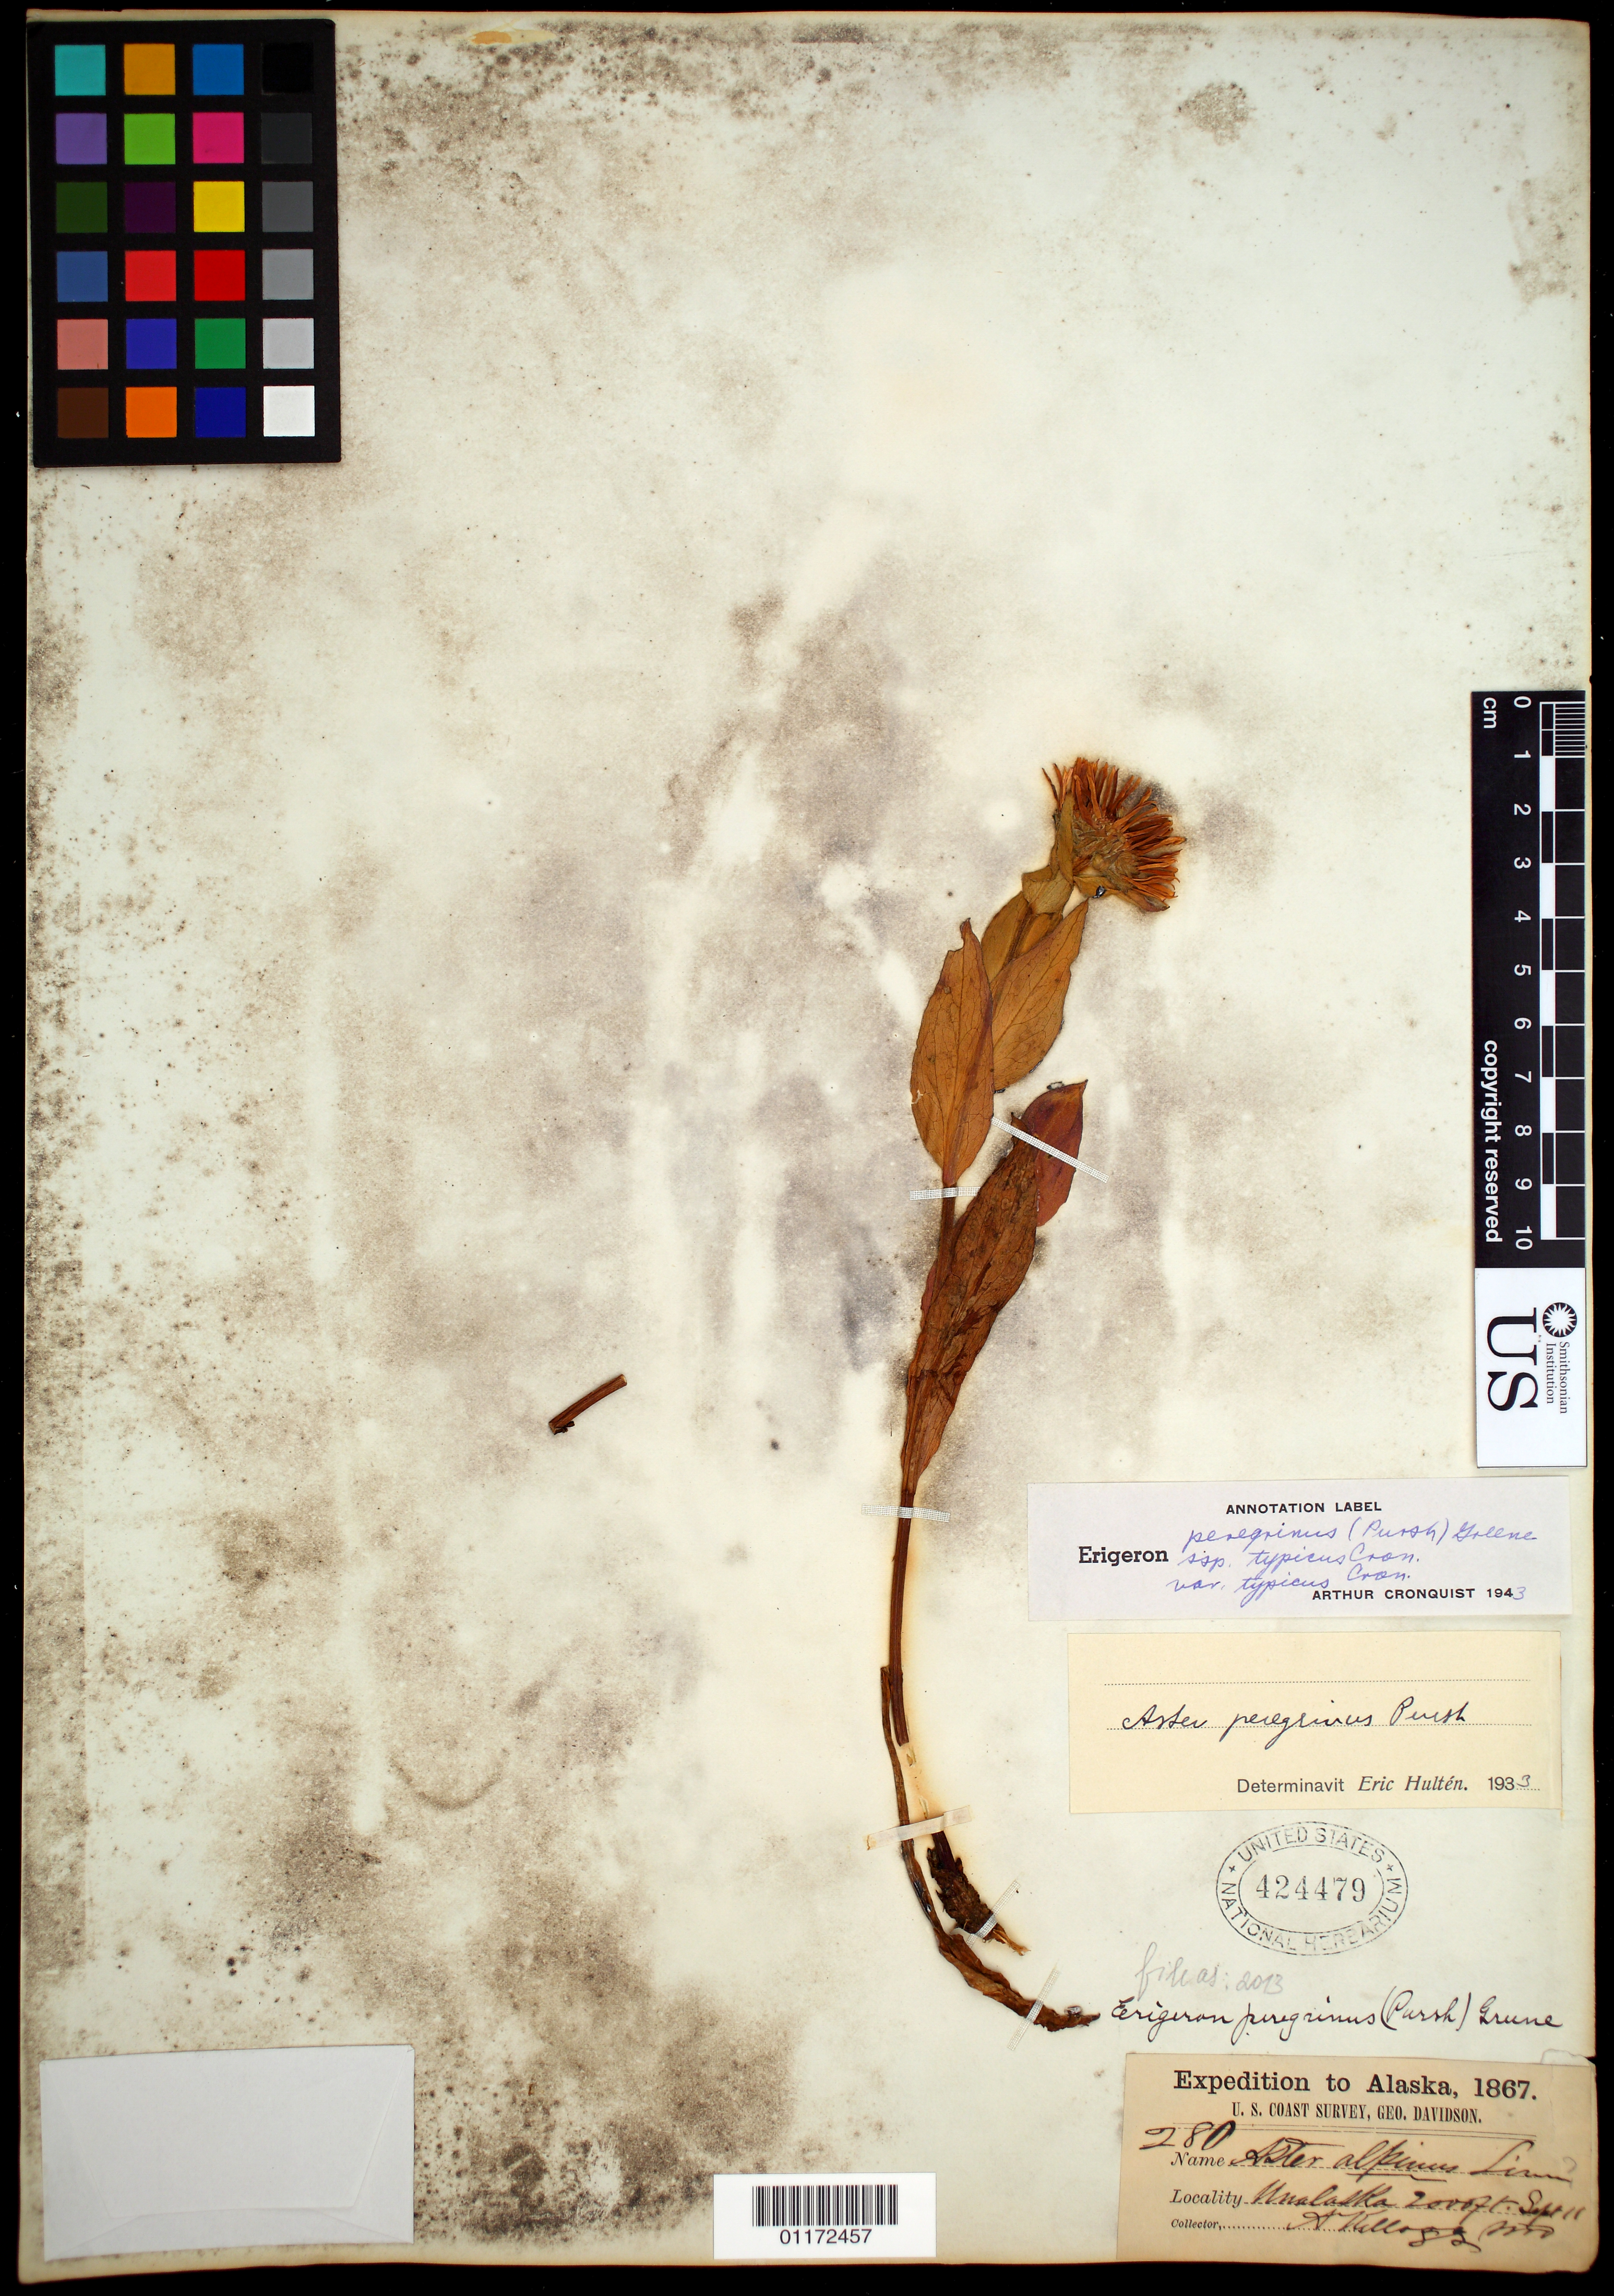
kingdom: Plantae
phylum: Tracheophyta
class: Magnoliopsida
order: Asterales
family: Asteraceae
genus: Erigeron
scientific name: Erigeron peregrinus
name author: (Banks ex Pursh) Greene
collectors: A. Kellogg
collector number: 280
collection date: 1867-09-11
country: United States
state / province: Alaska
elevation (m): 610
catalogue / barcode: US 424479